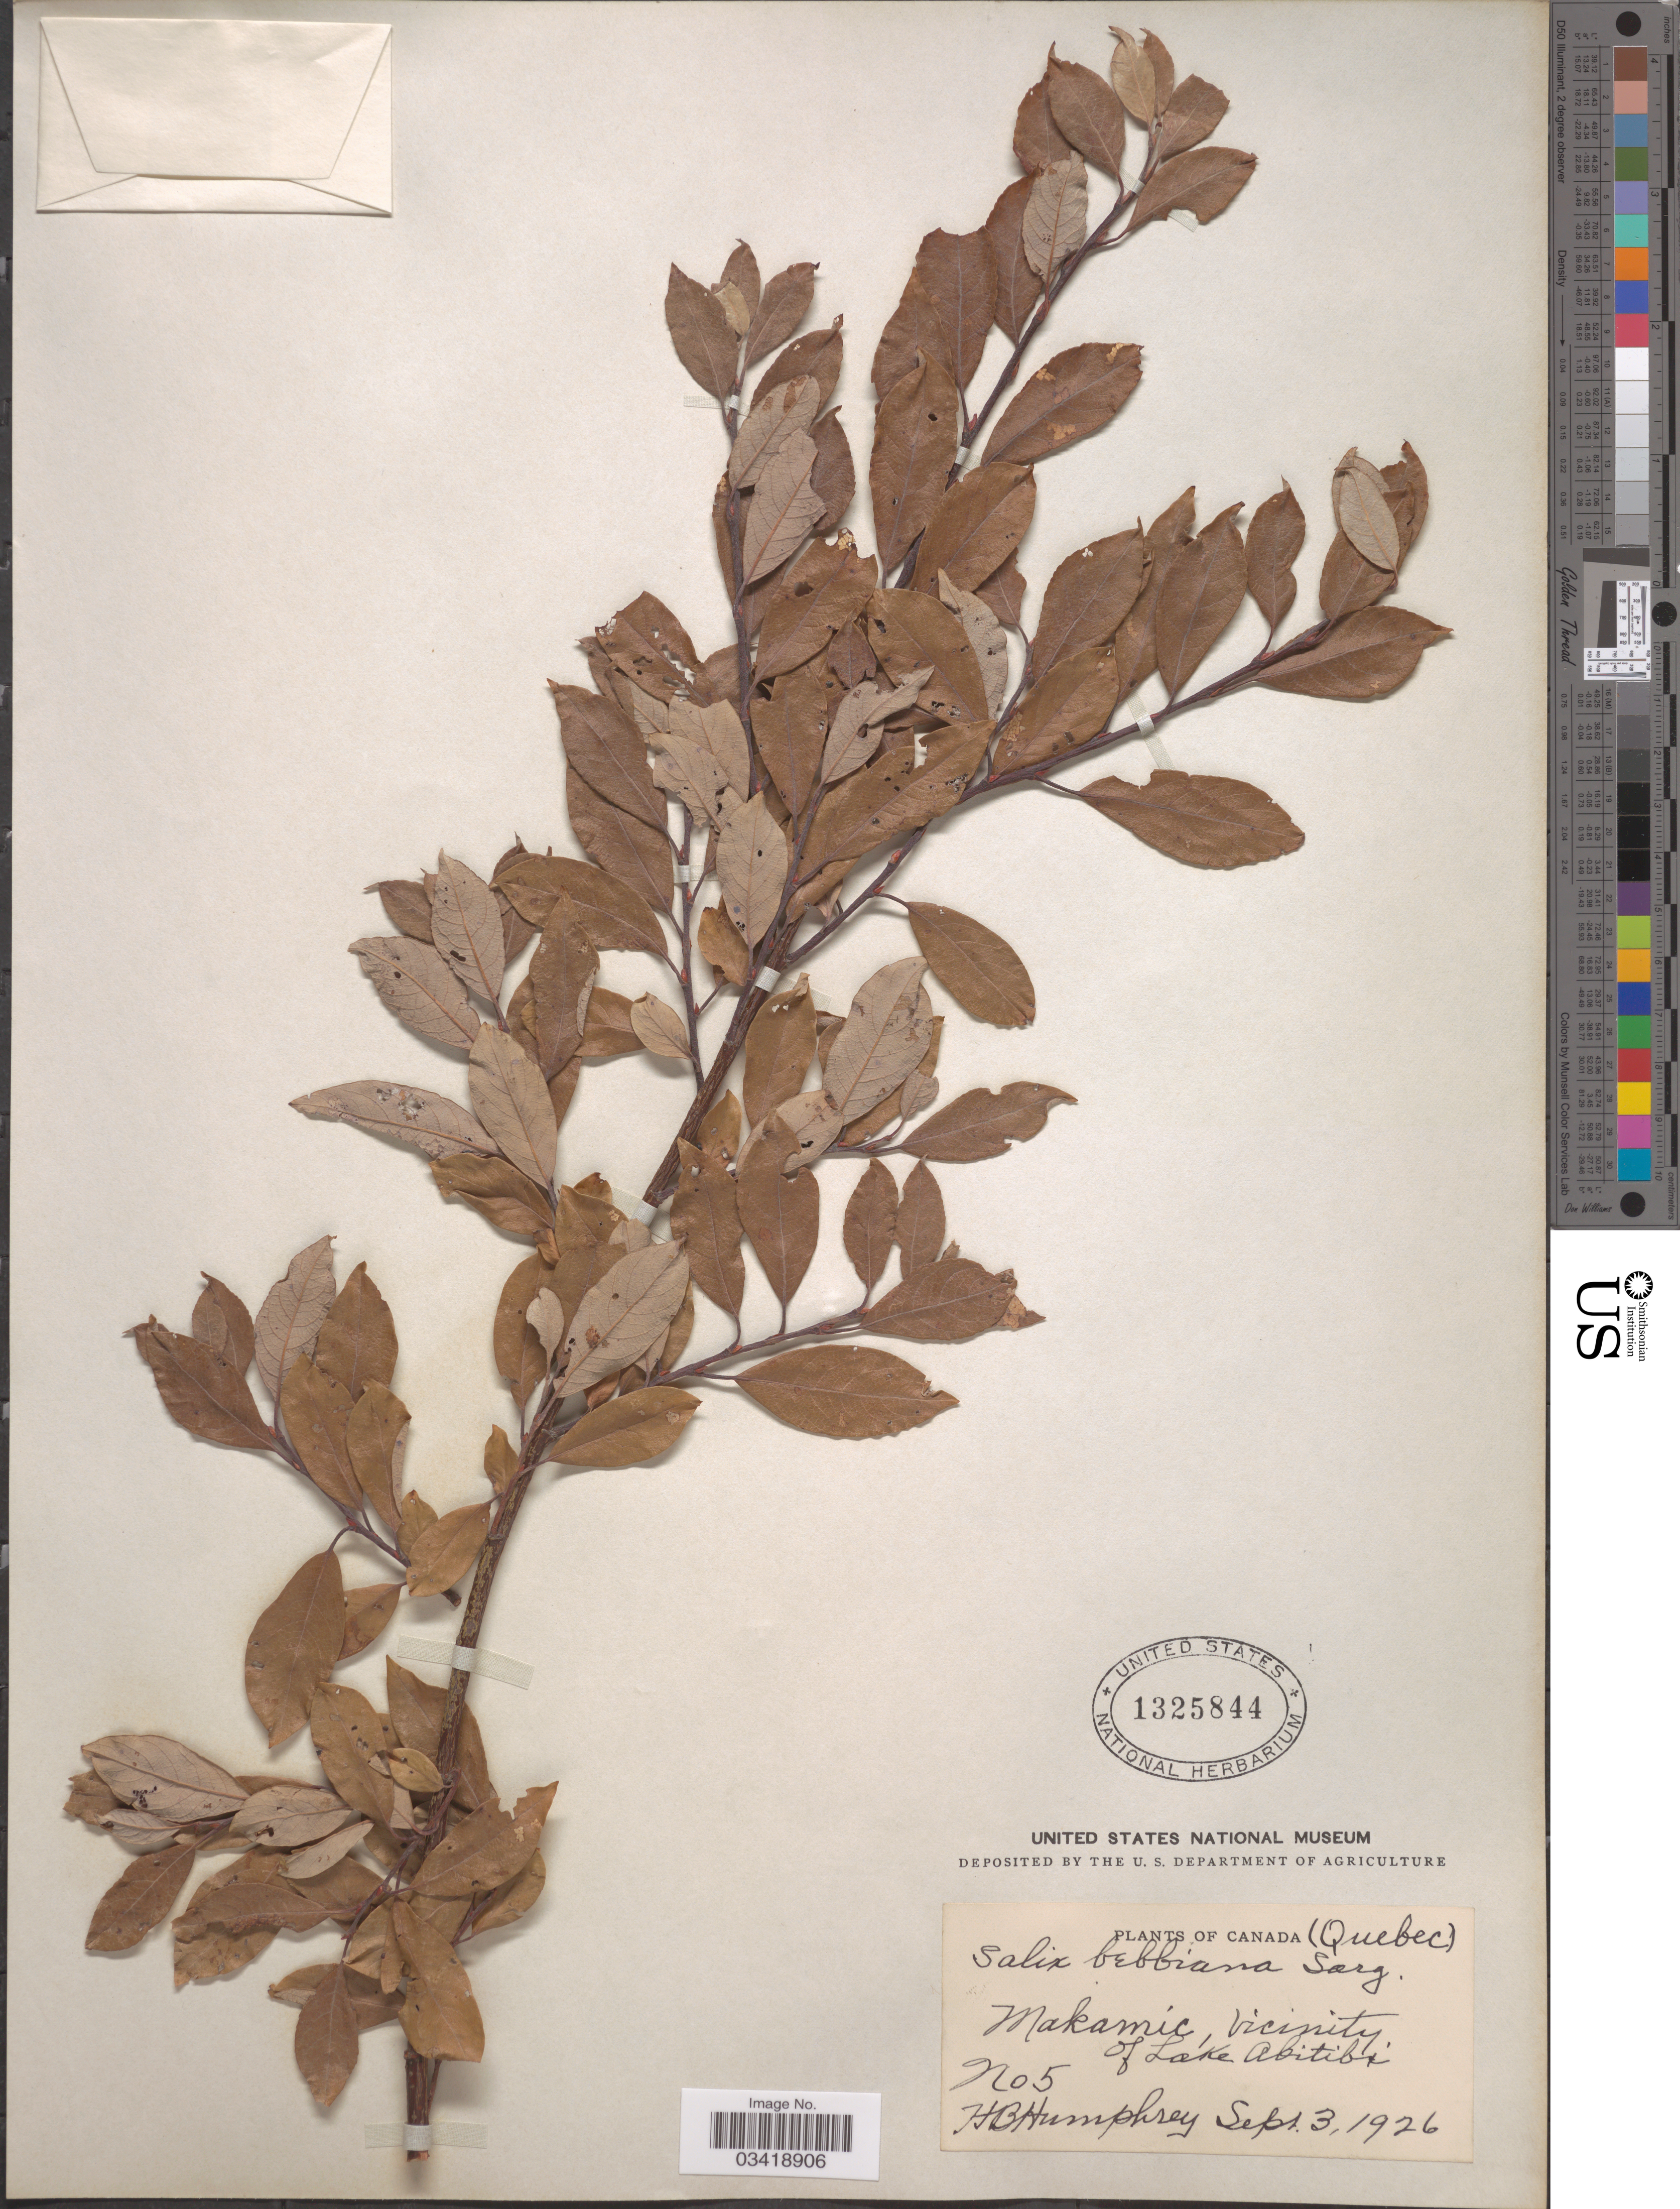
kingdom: Plantae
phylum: Tracheophyta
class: Magnoliopsida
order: Malpighiales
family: Salicaceae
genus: Salix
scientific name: Salix bebbiana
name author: Sarg.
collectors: H. Humphrey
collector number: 5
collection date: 1926-09-03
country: Canada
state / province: Quebec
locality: Makamic, vicinity of Lake Abitibi.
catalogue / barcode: US 1325844